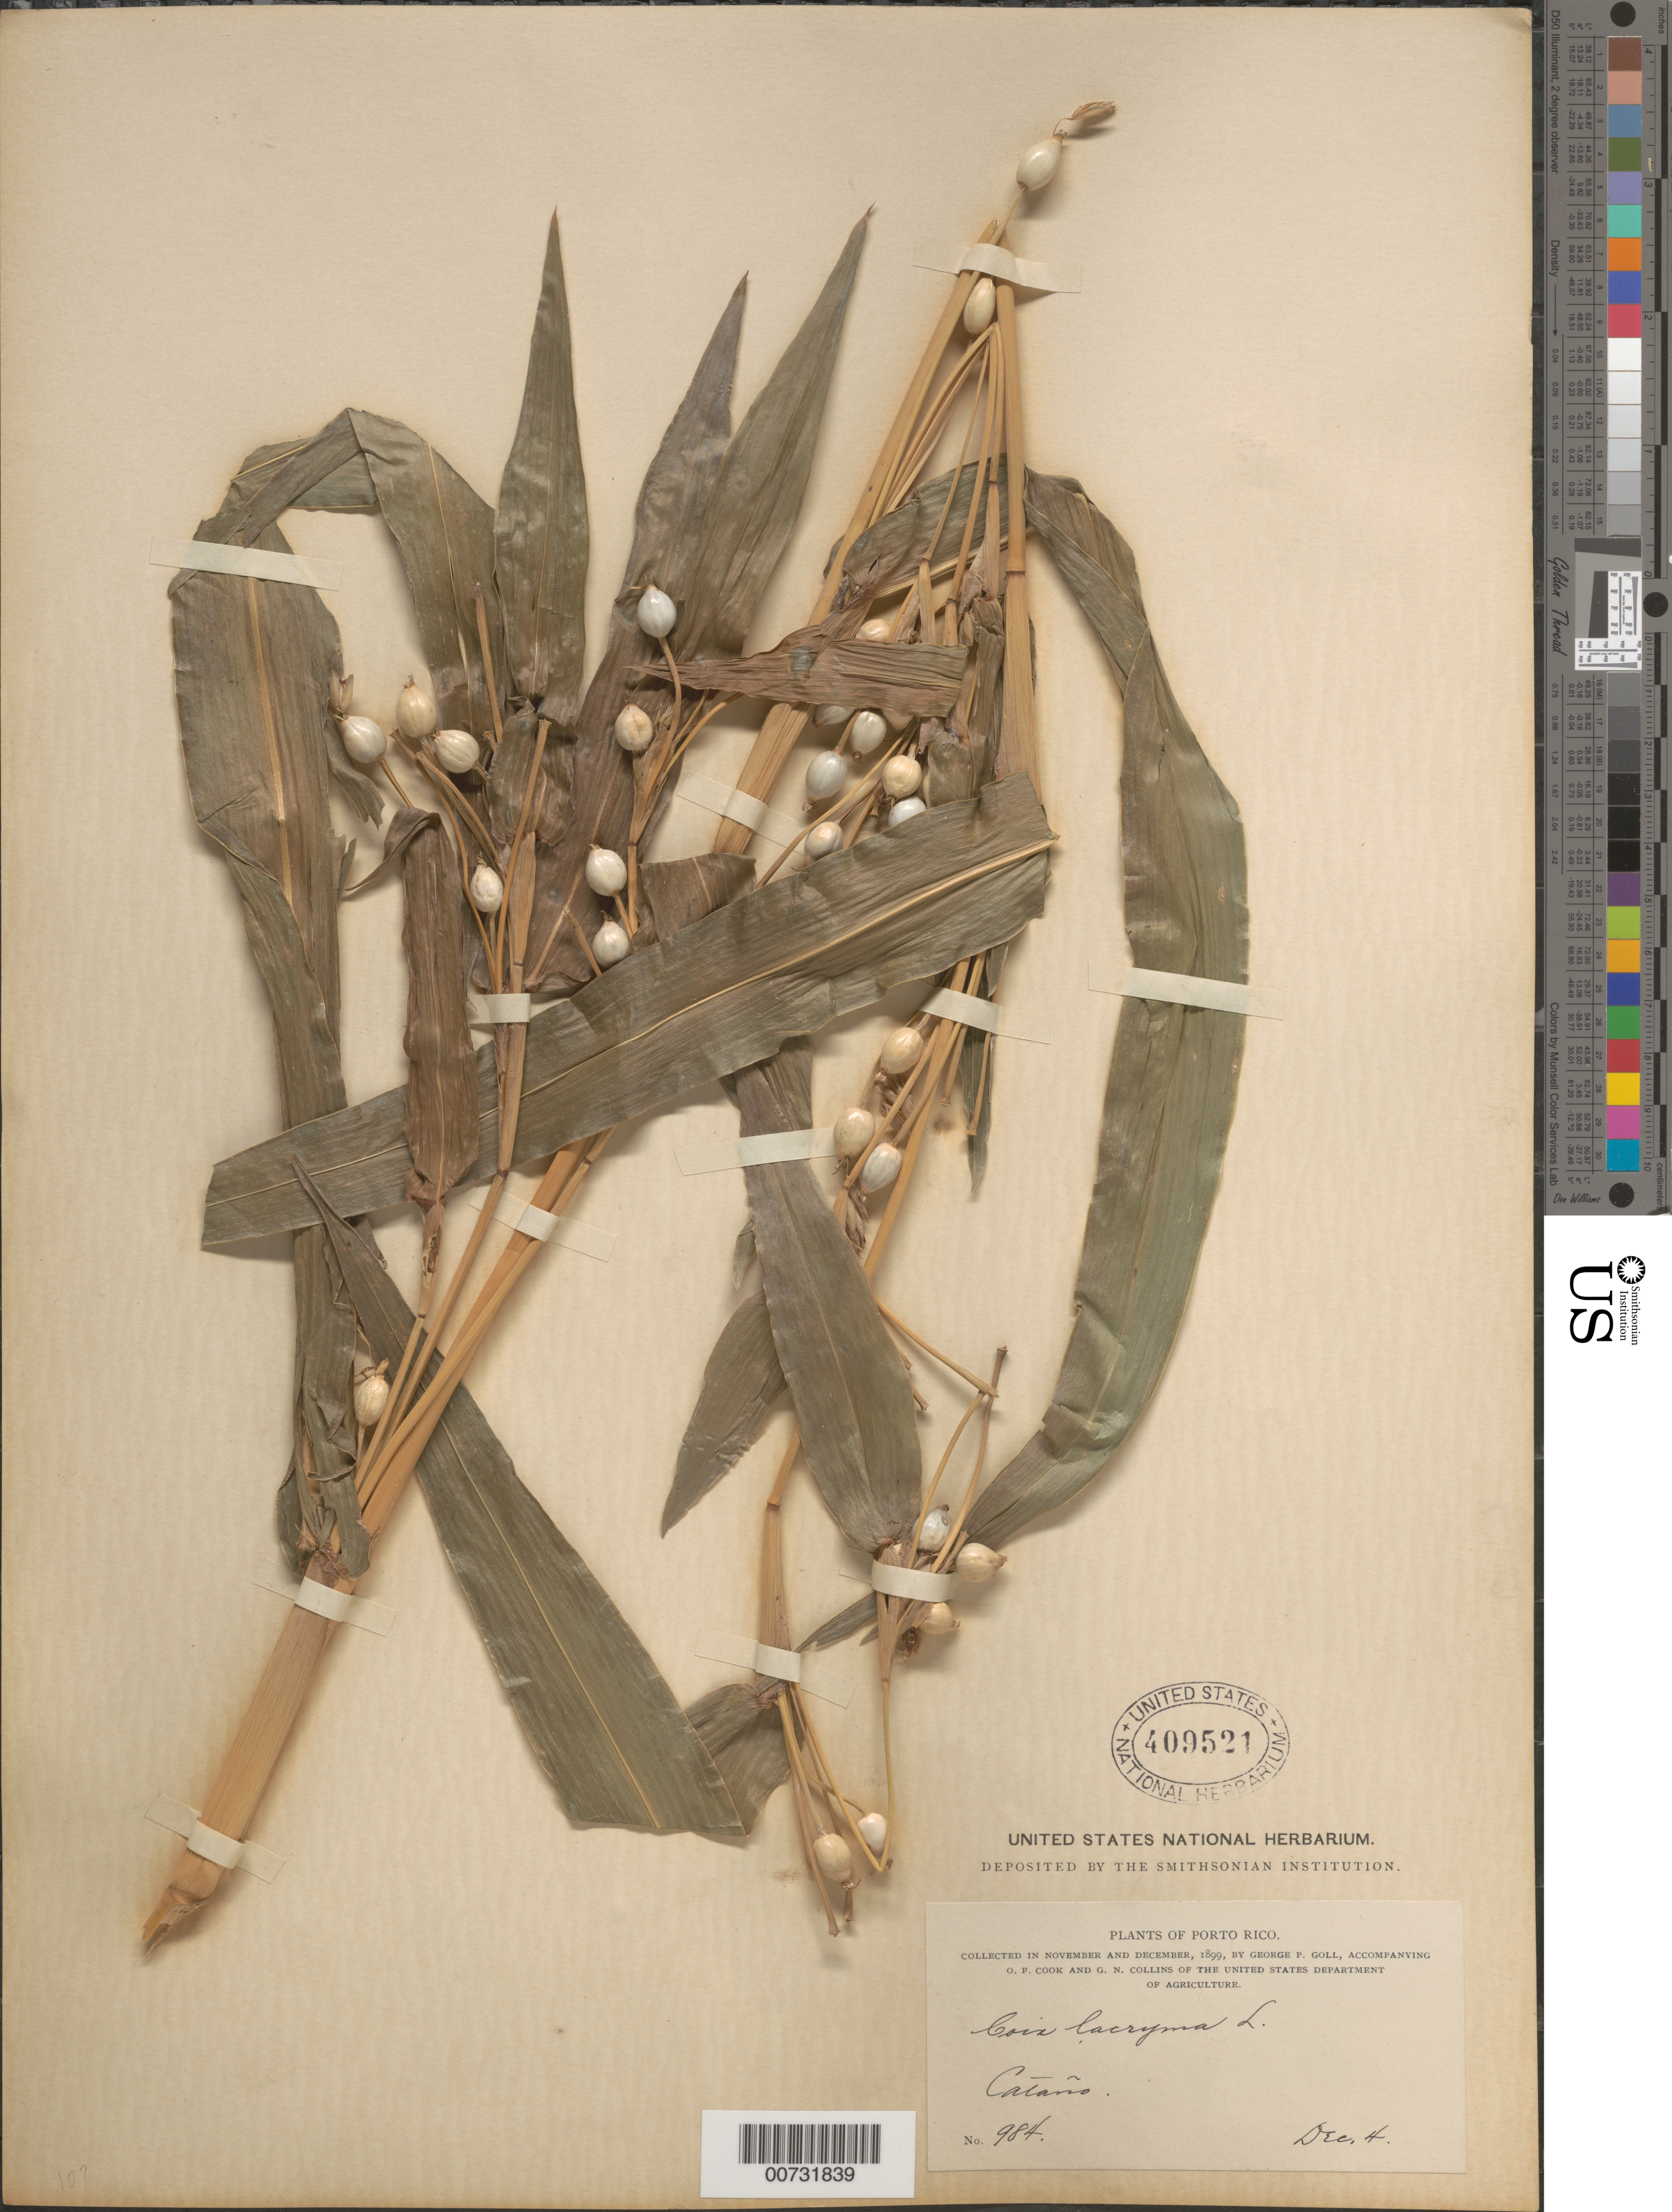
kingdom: Plantae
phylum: Tracheophyta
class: Liliopsida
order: Poales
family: Poaceae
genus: Coix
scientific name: Coix lacryma-jobi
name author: L.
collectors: G. Goll, O. F. Cook & G. N. Collins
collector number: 984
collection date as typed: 04 Dec 1899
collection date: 1899-12-04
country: Puerto Rico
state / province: Cataño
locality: Cataño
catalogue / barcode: US 409521